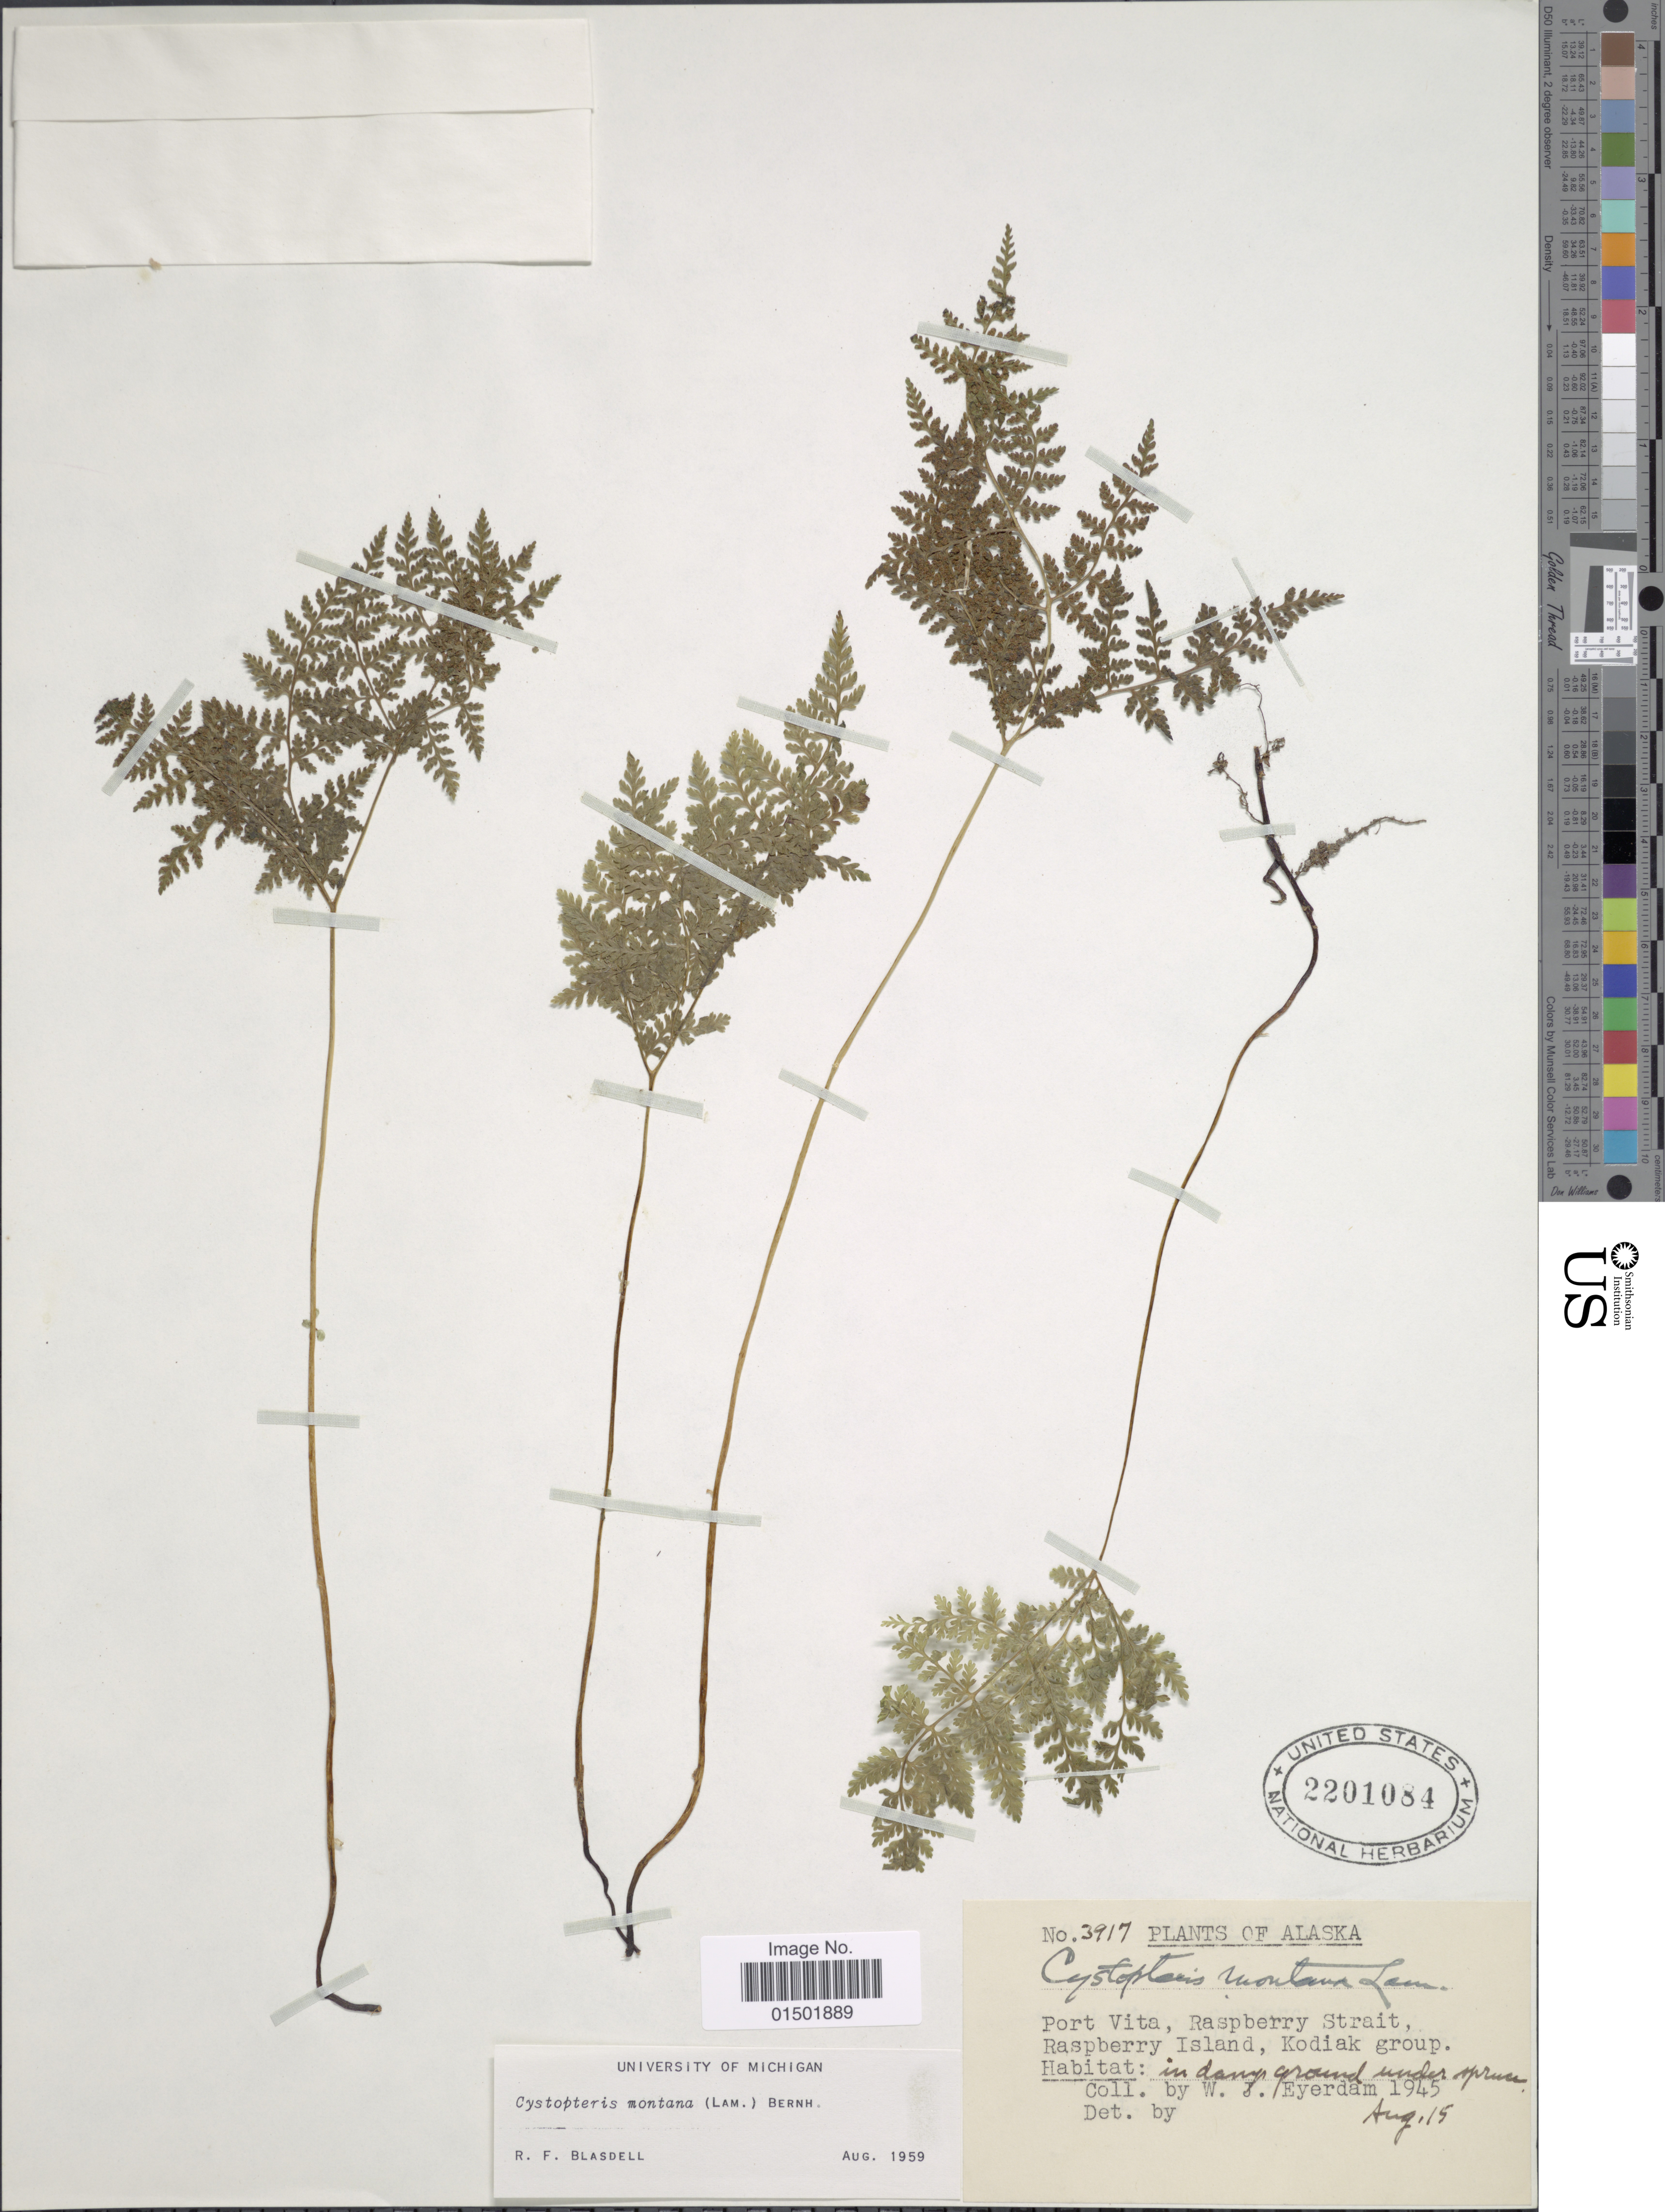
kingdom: Plantae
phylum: Tracheophyta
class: Polypodiopsida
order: Polypodiales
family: Cystopteridaceae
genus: Cystopteris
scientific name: Cystopteris montana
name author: (Lam.) Desv.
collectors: W. J. Eyerdam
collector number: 3917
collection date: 1945-08-15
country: United States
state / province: Alaska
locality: Port Vita, Raspberry Strait, Raspberry Island, Kodiak Group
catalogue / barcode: US 2201084